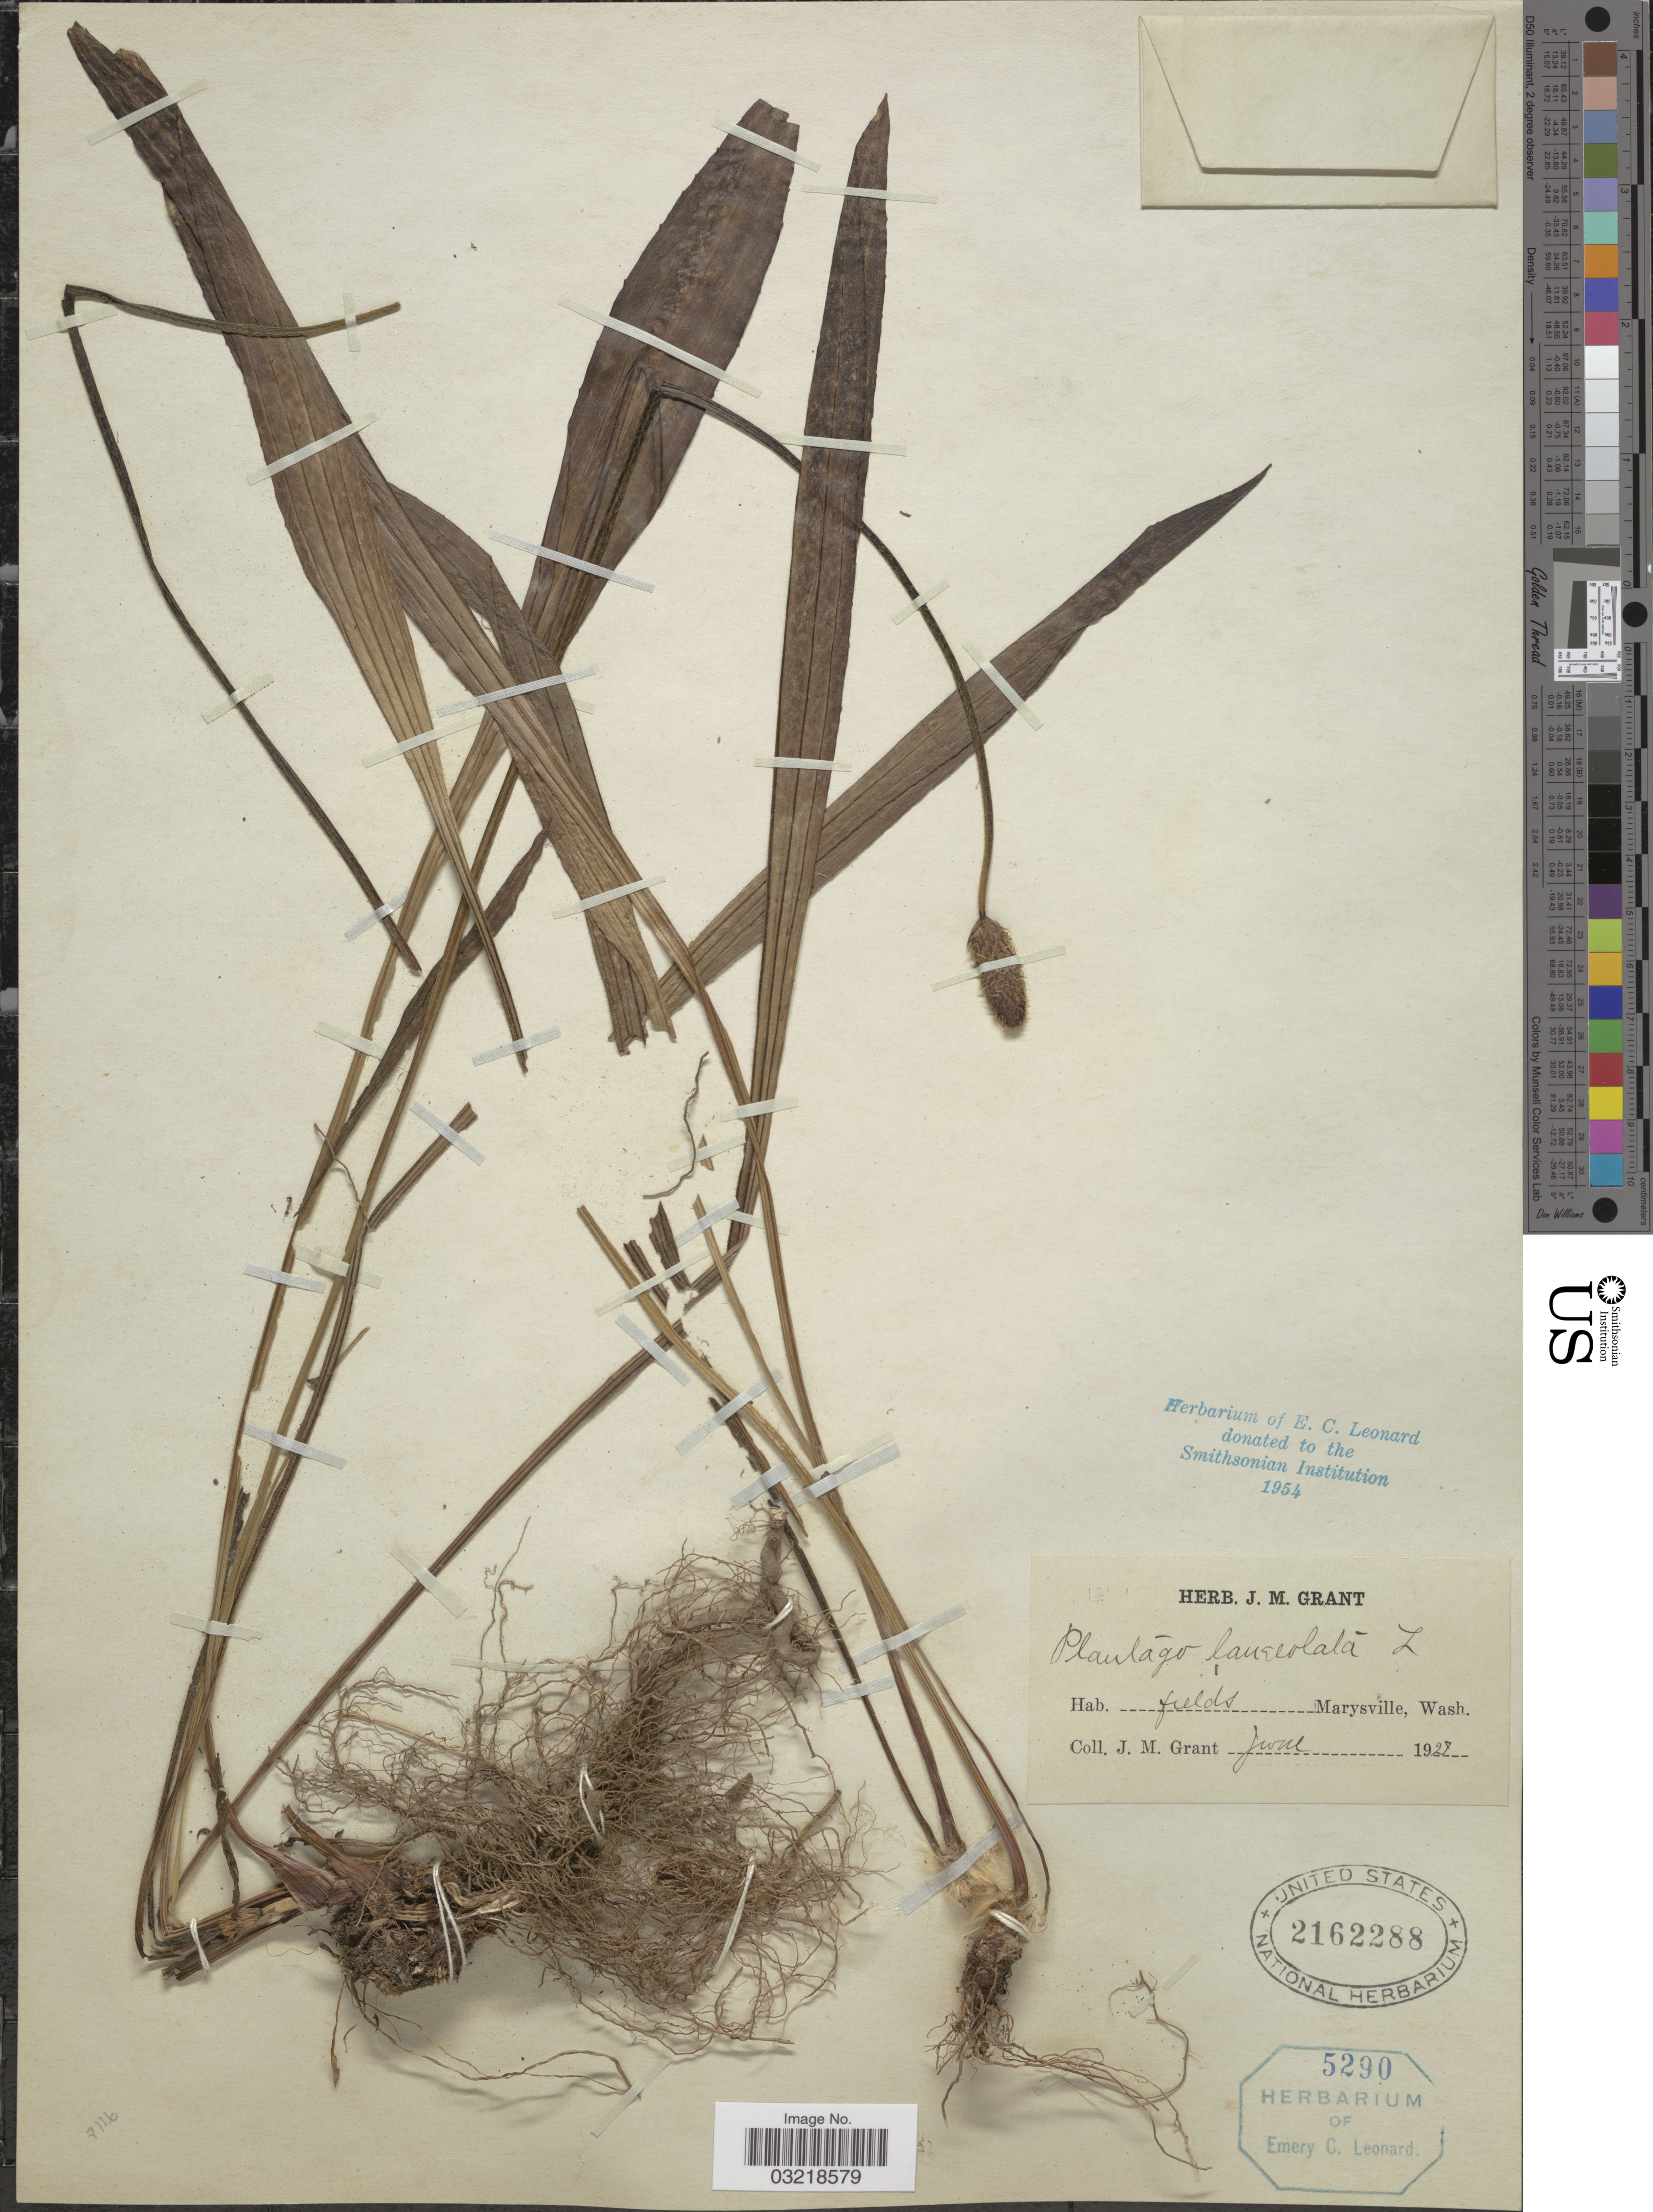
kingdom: Plantae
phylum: Tracheophyta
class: Magnoliopsida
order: Lamiales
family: Plantaginaceae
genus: Plantago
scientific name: Plantago lanceolata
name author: L.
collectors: J. M. Grant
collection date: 1927-06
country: United States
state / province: Washington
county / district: Snohomish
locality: Fields Marysville.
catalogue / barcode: US 2162288